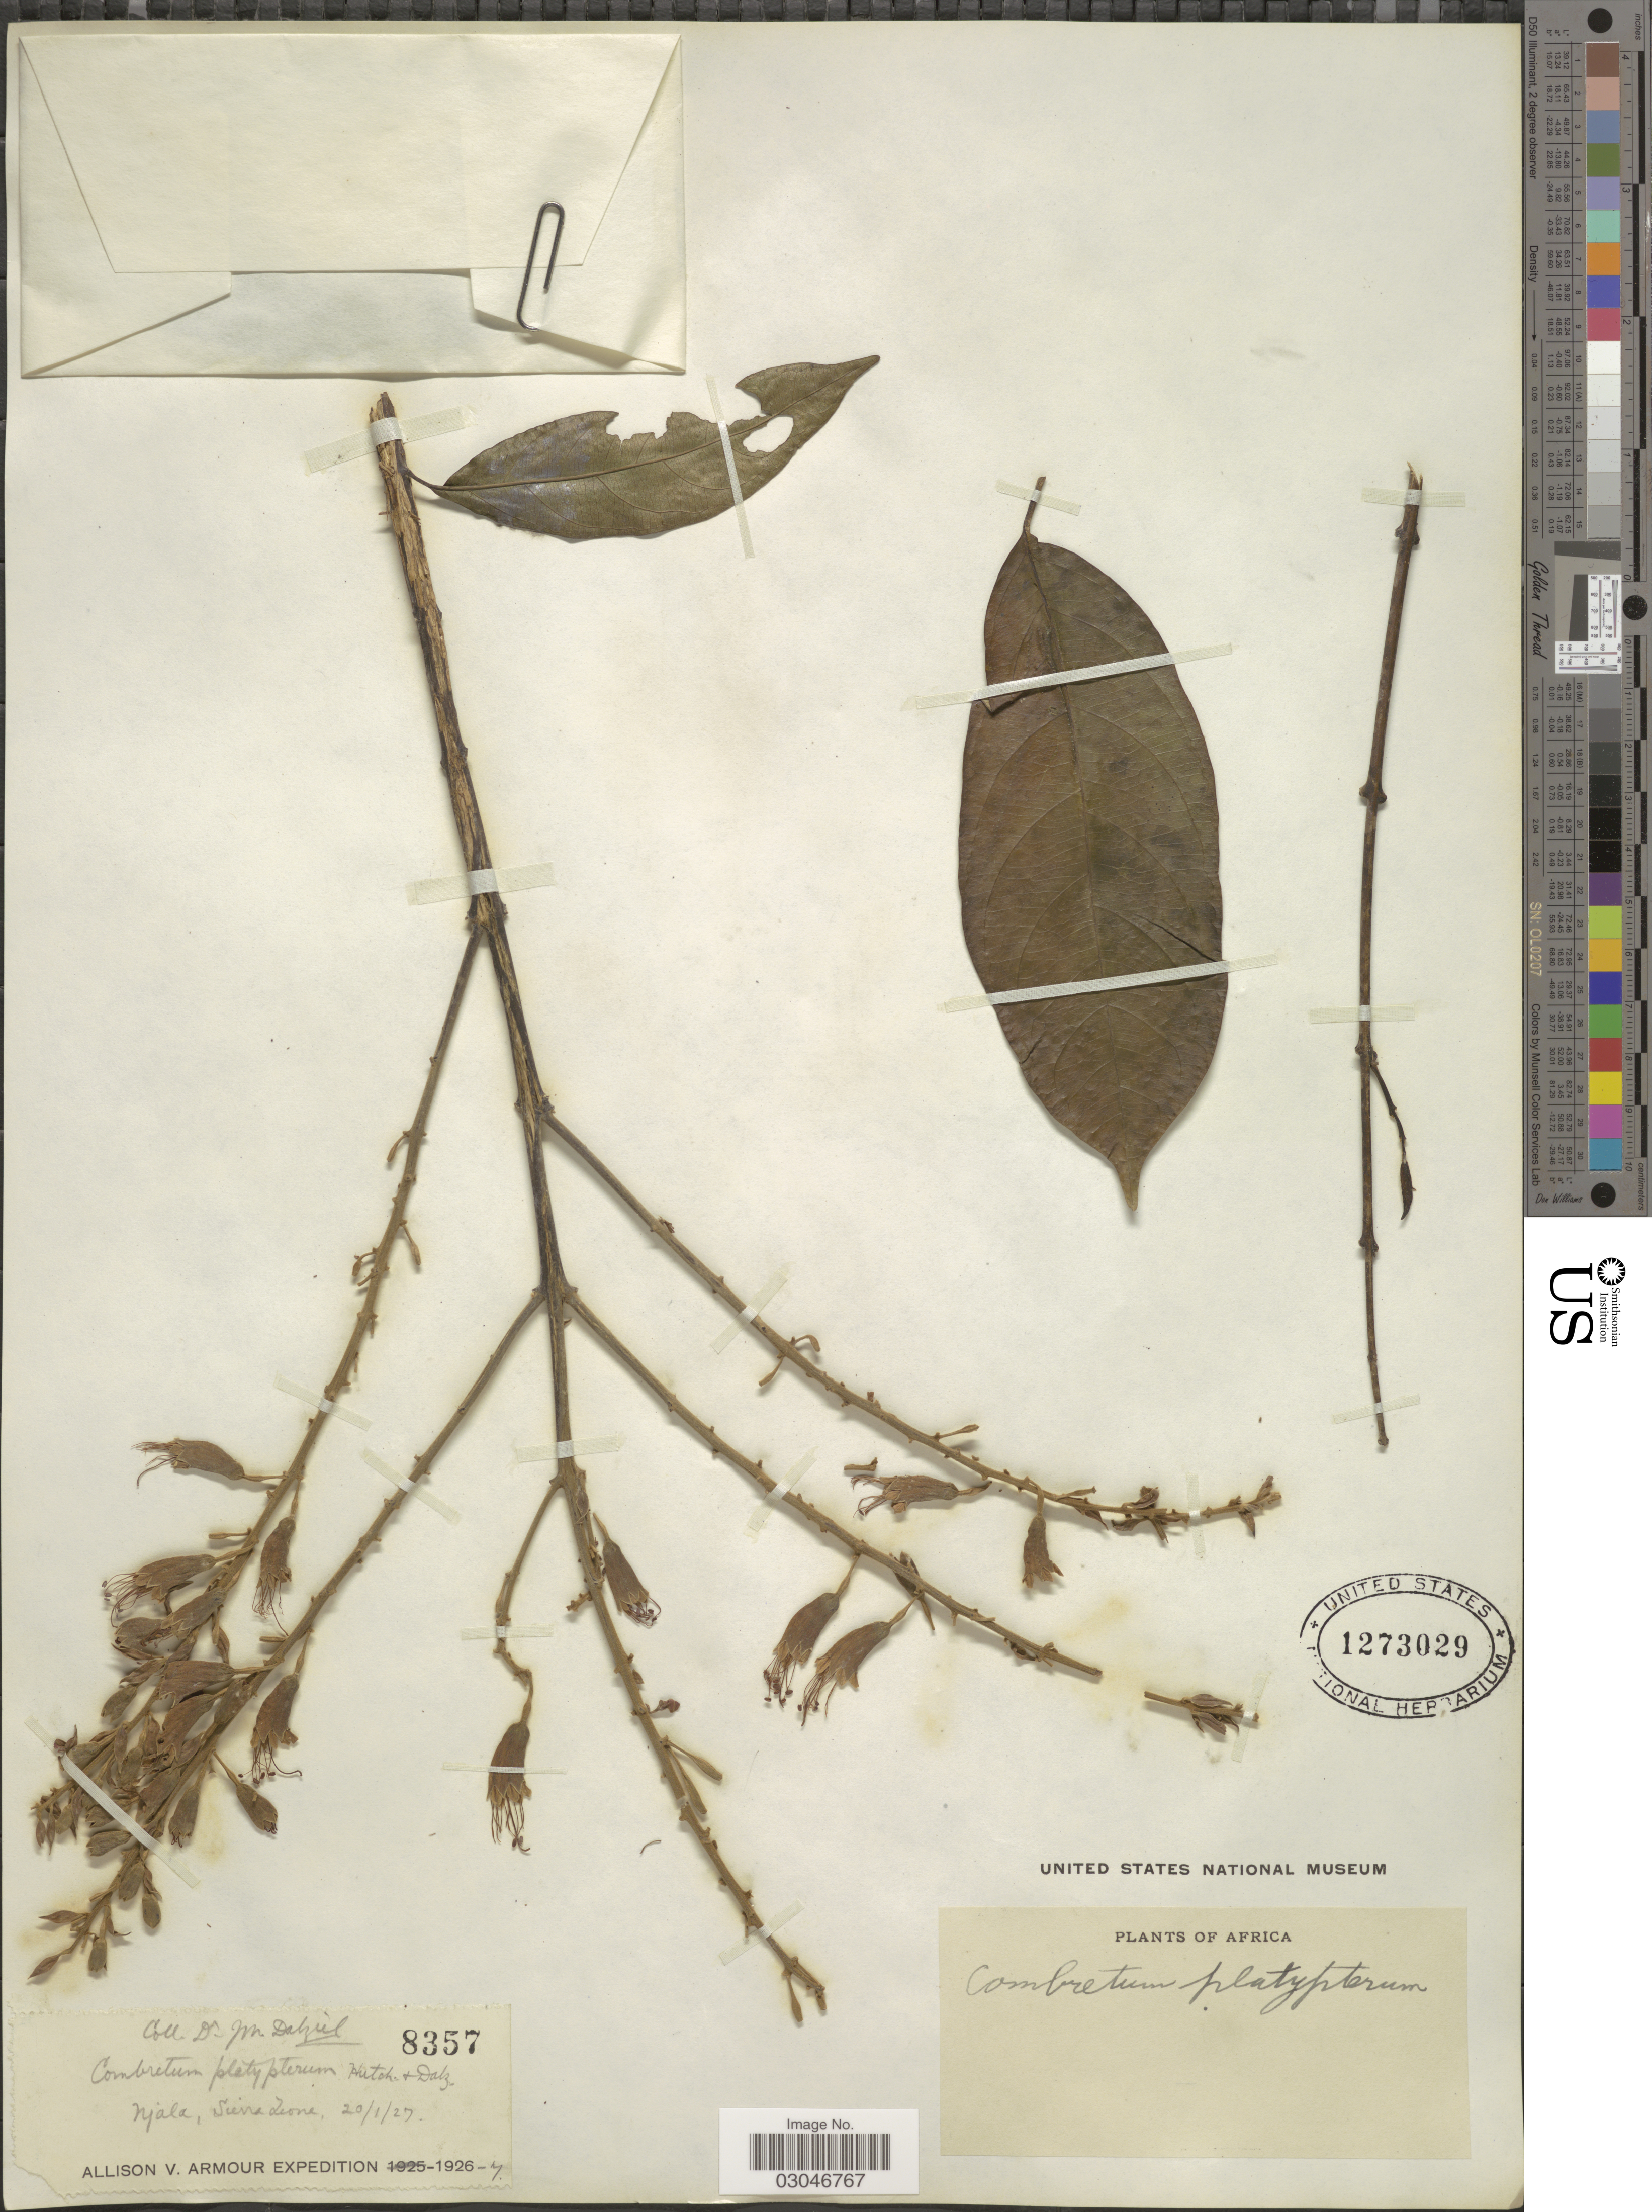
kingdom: Plantae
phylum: Tracheophyta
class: Magnoliopsida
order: Myrtales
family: Combretaceae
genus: Combretum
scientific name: Combretum platypterum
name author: (Welw.) Hutch. & Dalziel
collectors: J. Dalziel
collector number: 8357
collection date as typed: Transcribed d/m/y: 20/1/27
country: Sierra Leone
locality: Njala.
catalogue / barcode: US 1273029